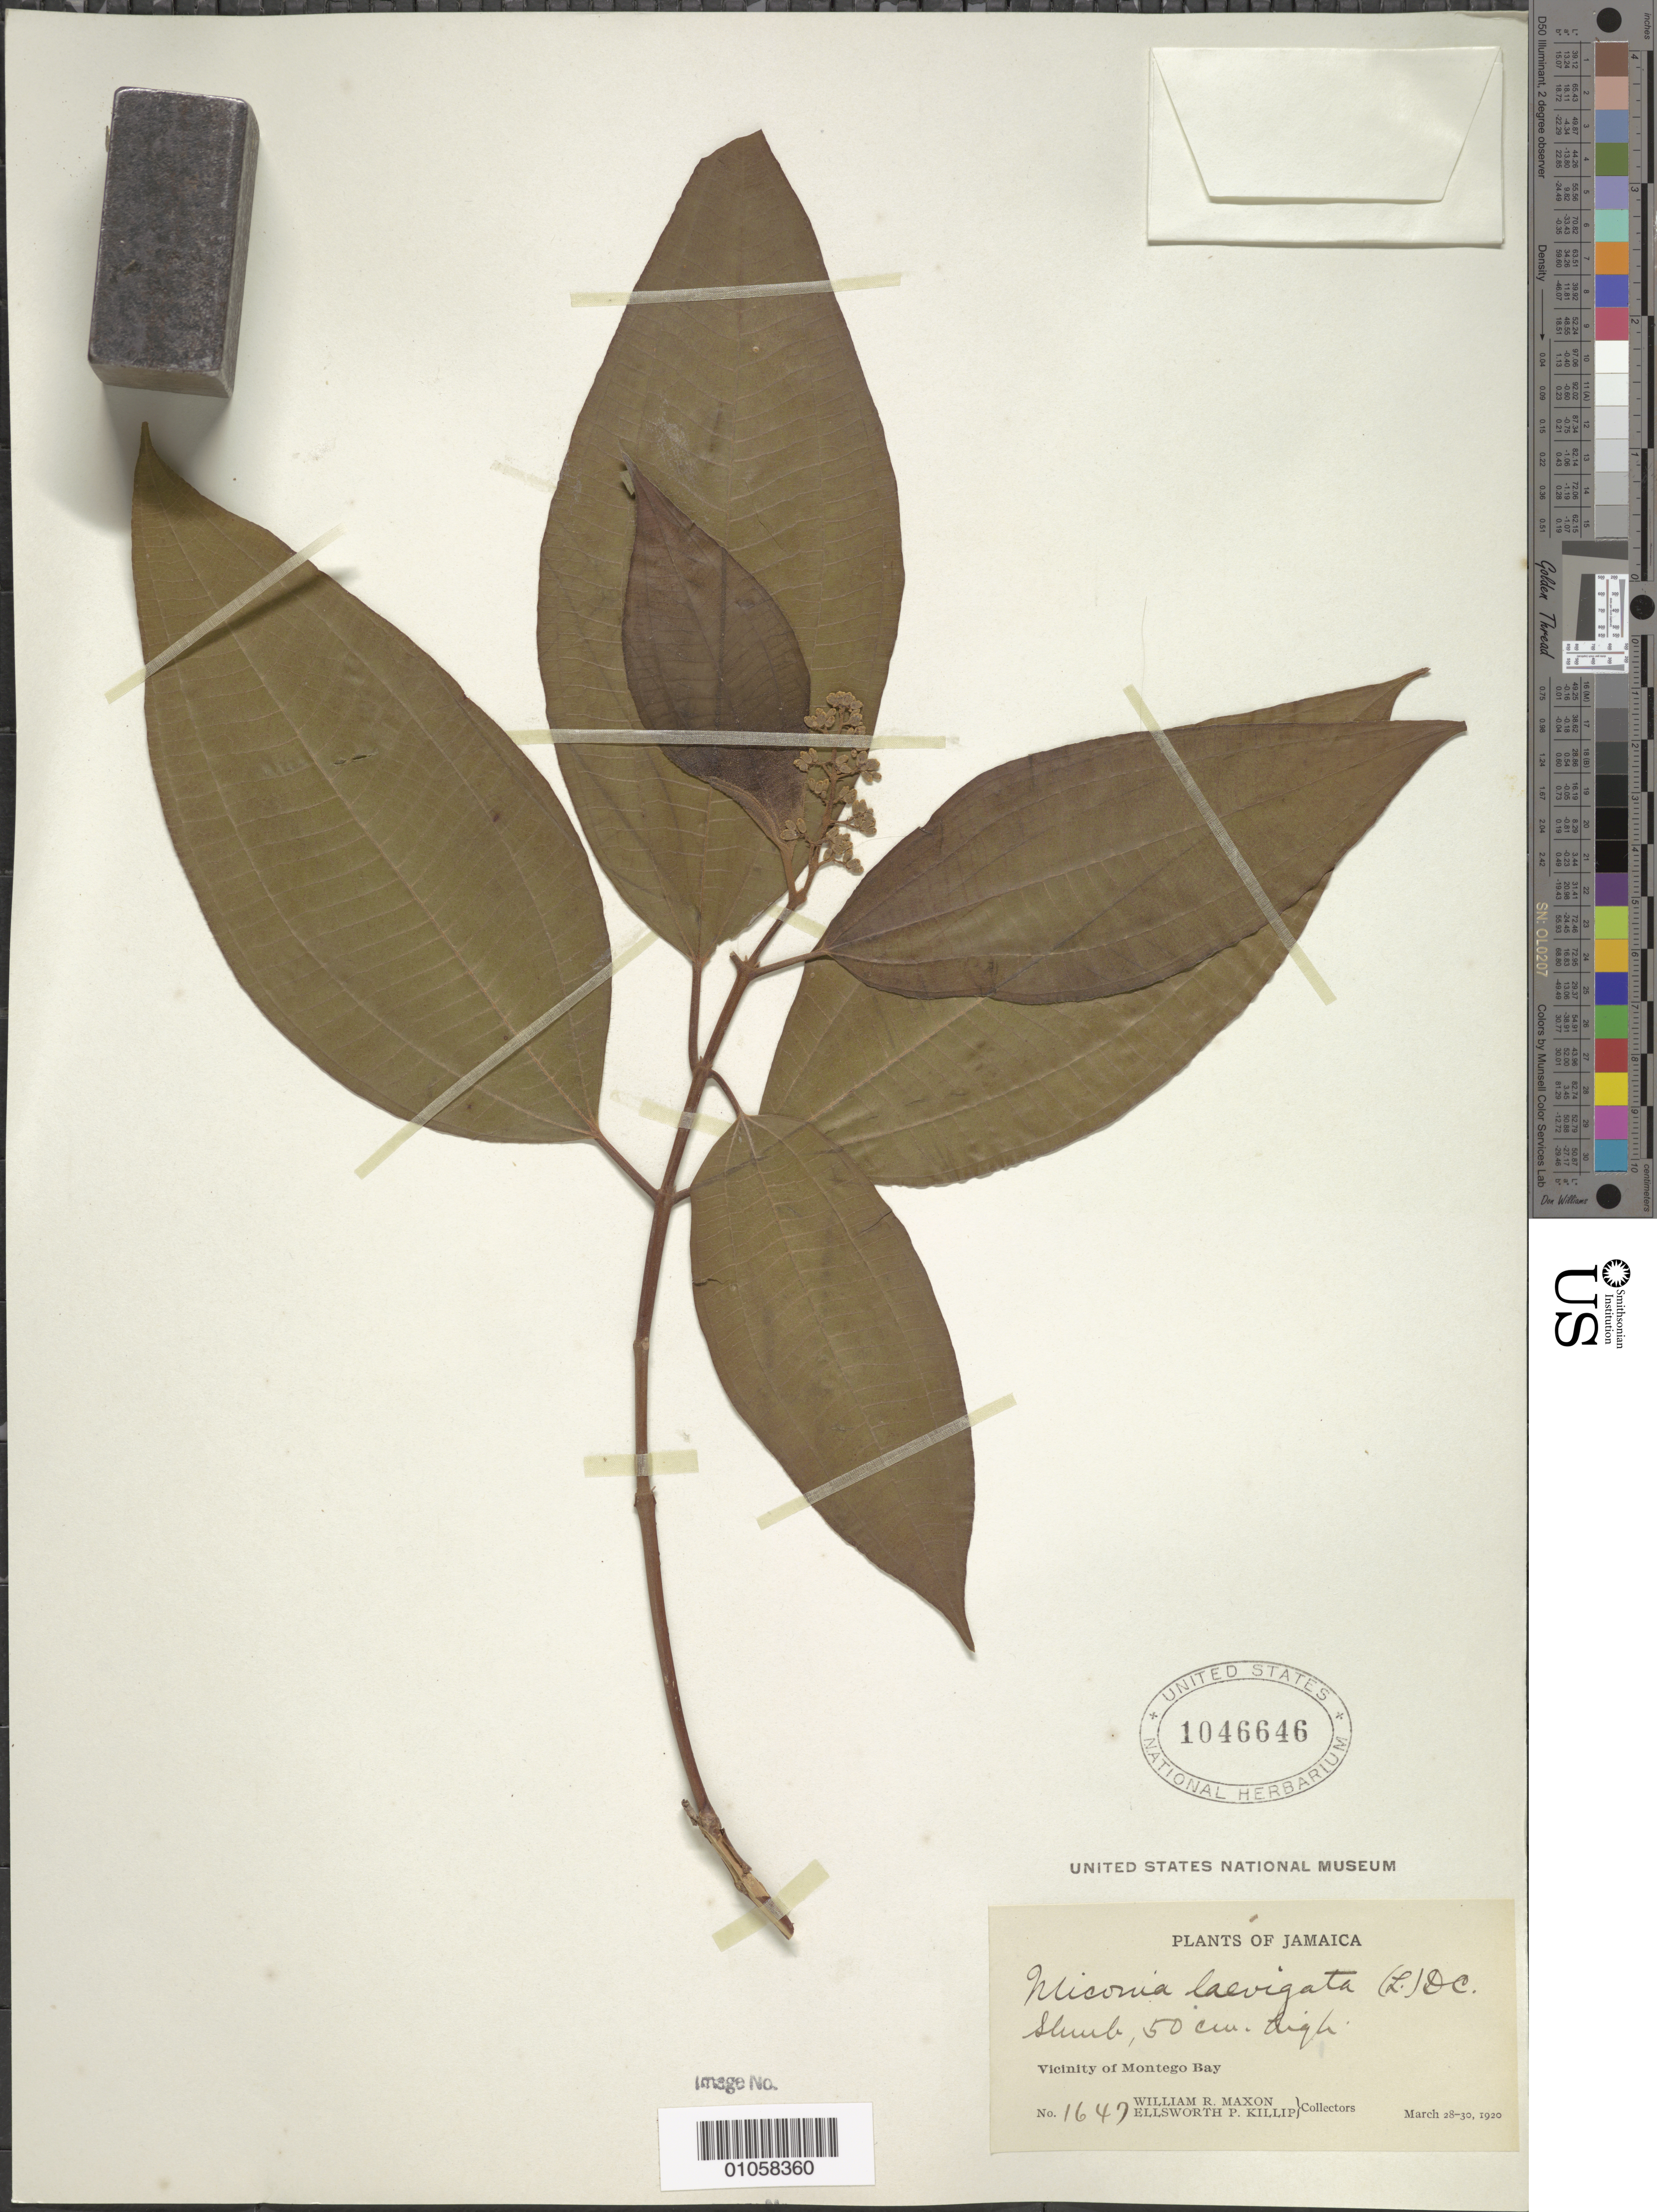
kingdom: Plantae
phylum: Tracheophyta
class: Magnoliopsida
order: Myrtales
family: Melastomataceae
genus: Miconia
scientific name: Miconia laevigata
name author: (L.) D. Don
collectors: W. R. Maxon & E. P. Killip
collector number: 1647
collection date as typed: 28 Mar 1920 to 30 Mar 1920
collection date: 1920-03-28/1920-03-30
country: Jamaica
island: Jamaica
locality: Montego Bay vicinity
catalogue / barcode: US 1046646